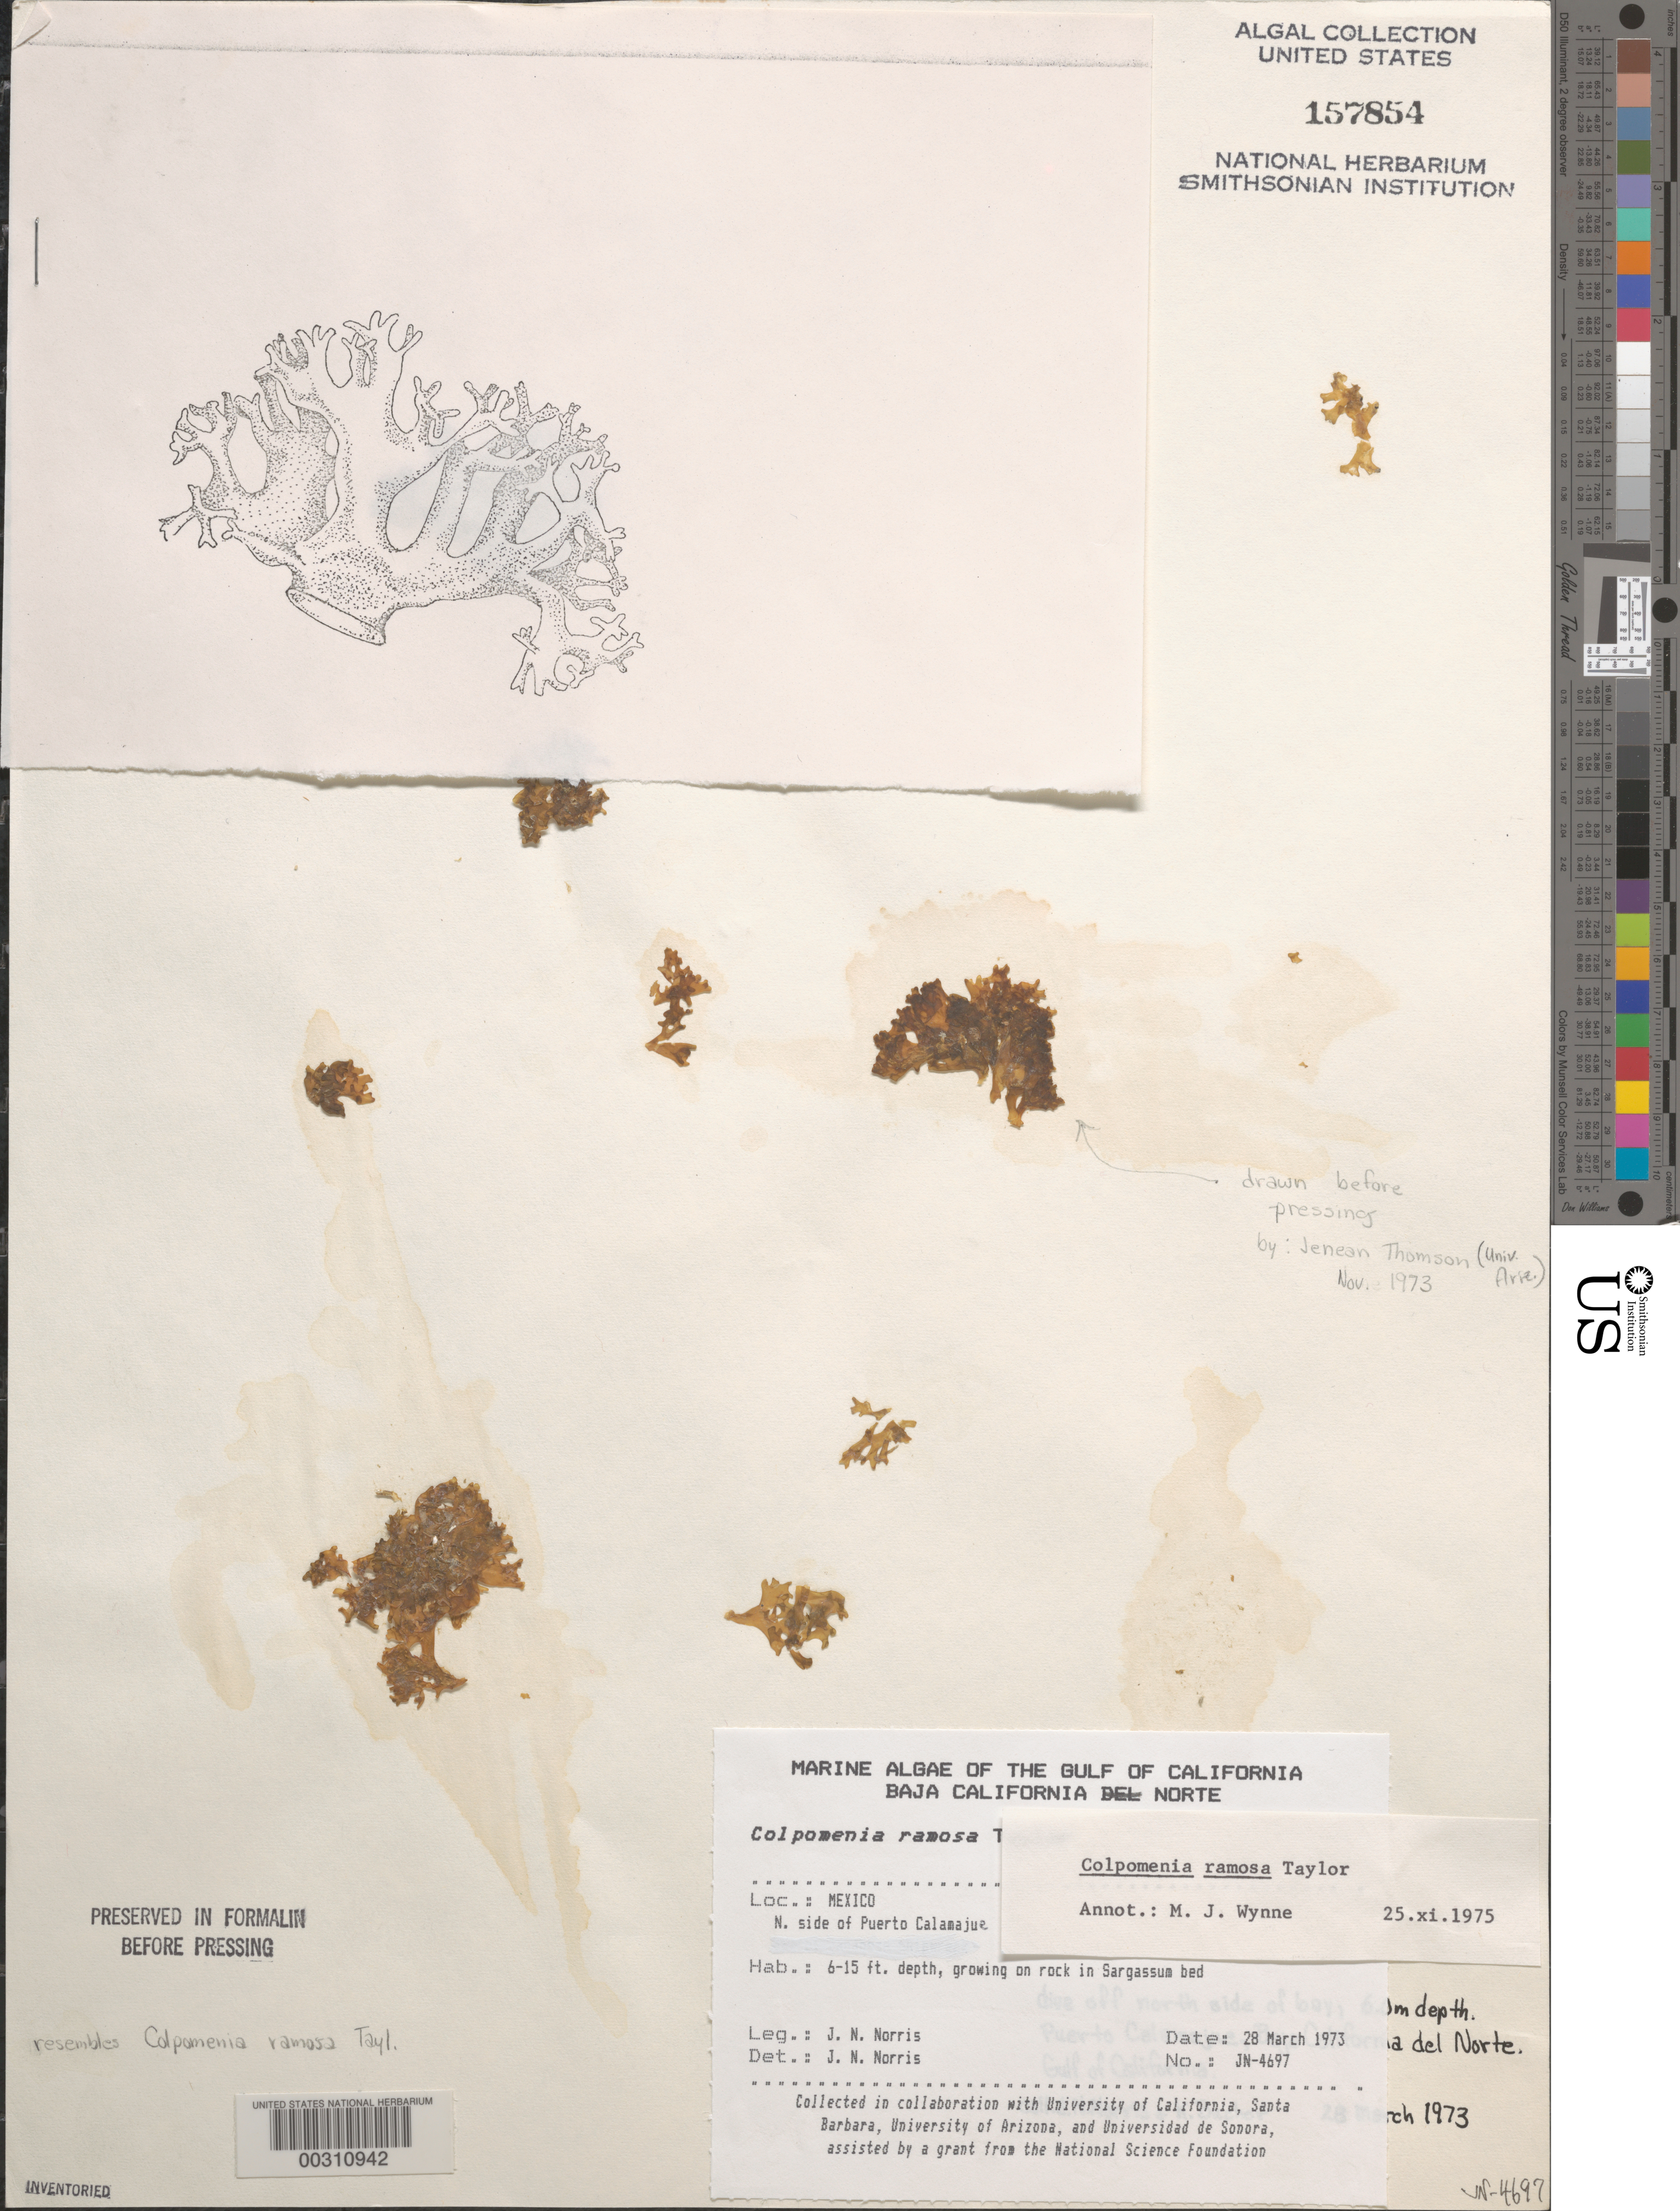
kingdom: Chromista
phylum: Ochrophyta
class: Phaeophyceae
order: Scytosiphonales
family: Scytosiphonaceae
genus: Colpomenia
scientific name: Colpomenia ramosa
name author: W.R. Taylor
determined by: Wynne, M. J.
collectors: J. N. Norris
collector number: JN-4697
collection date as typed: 28 Mar 1973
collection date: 1973-03-28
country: Mexico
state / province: Baja California Norte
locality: Puerto Calamajue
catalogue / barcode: US 157854